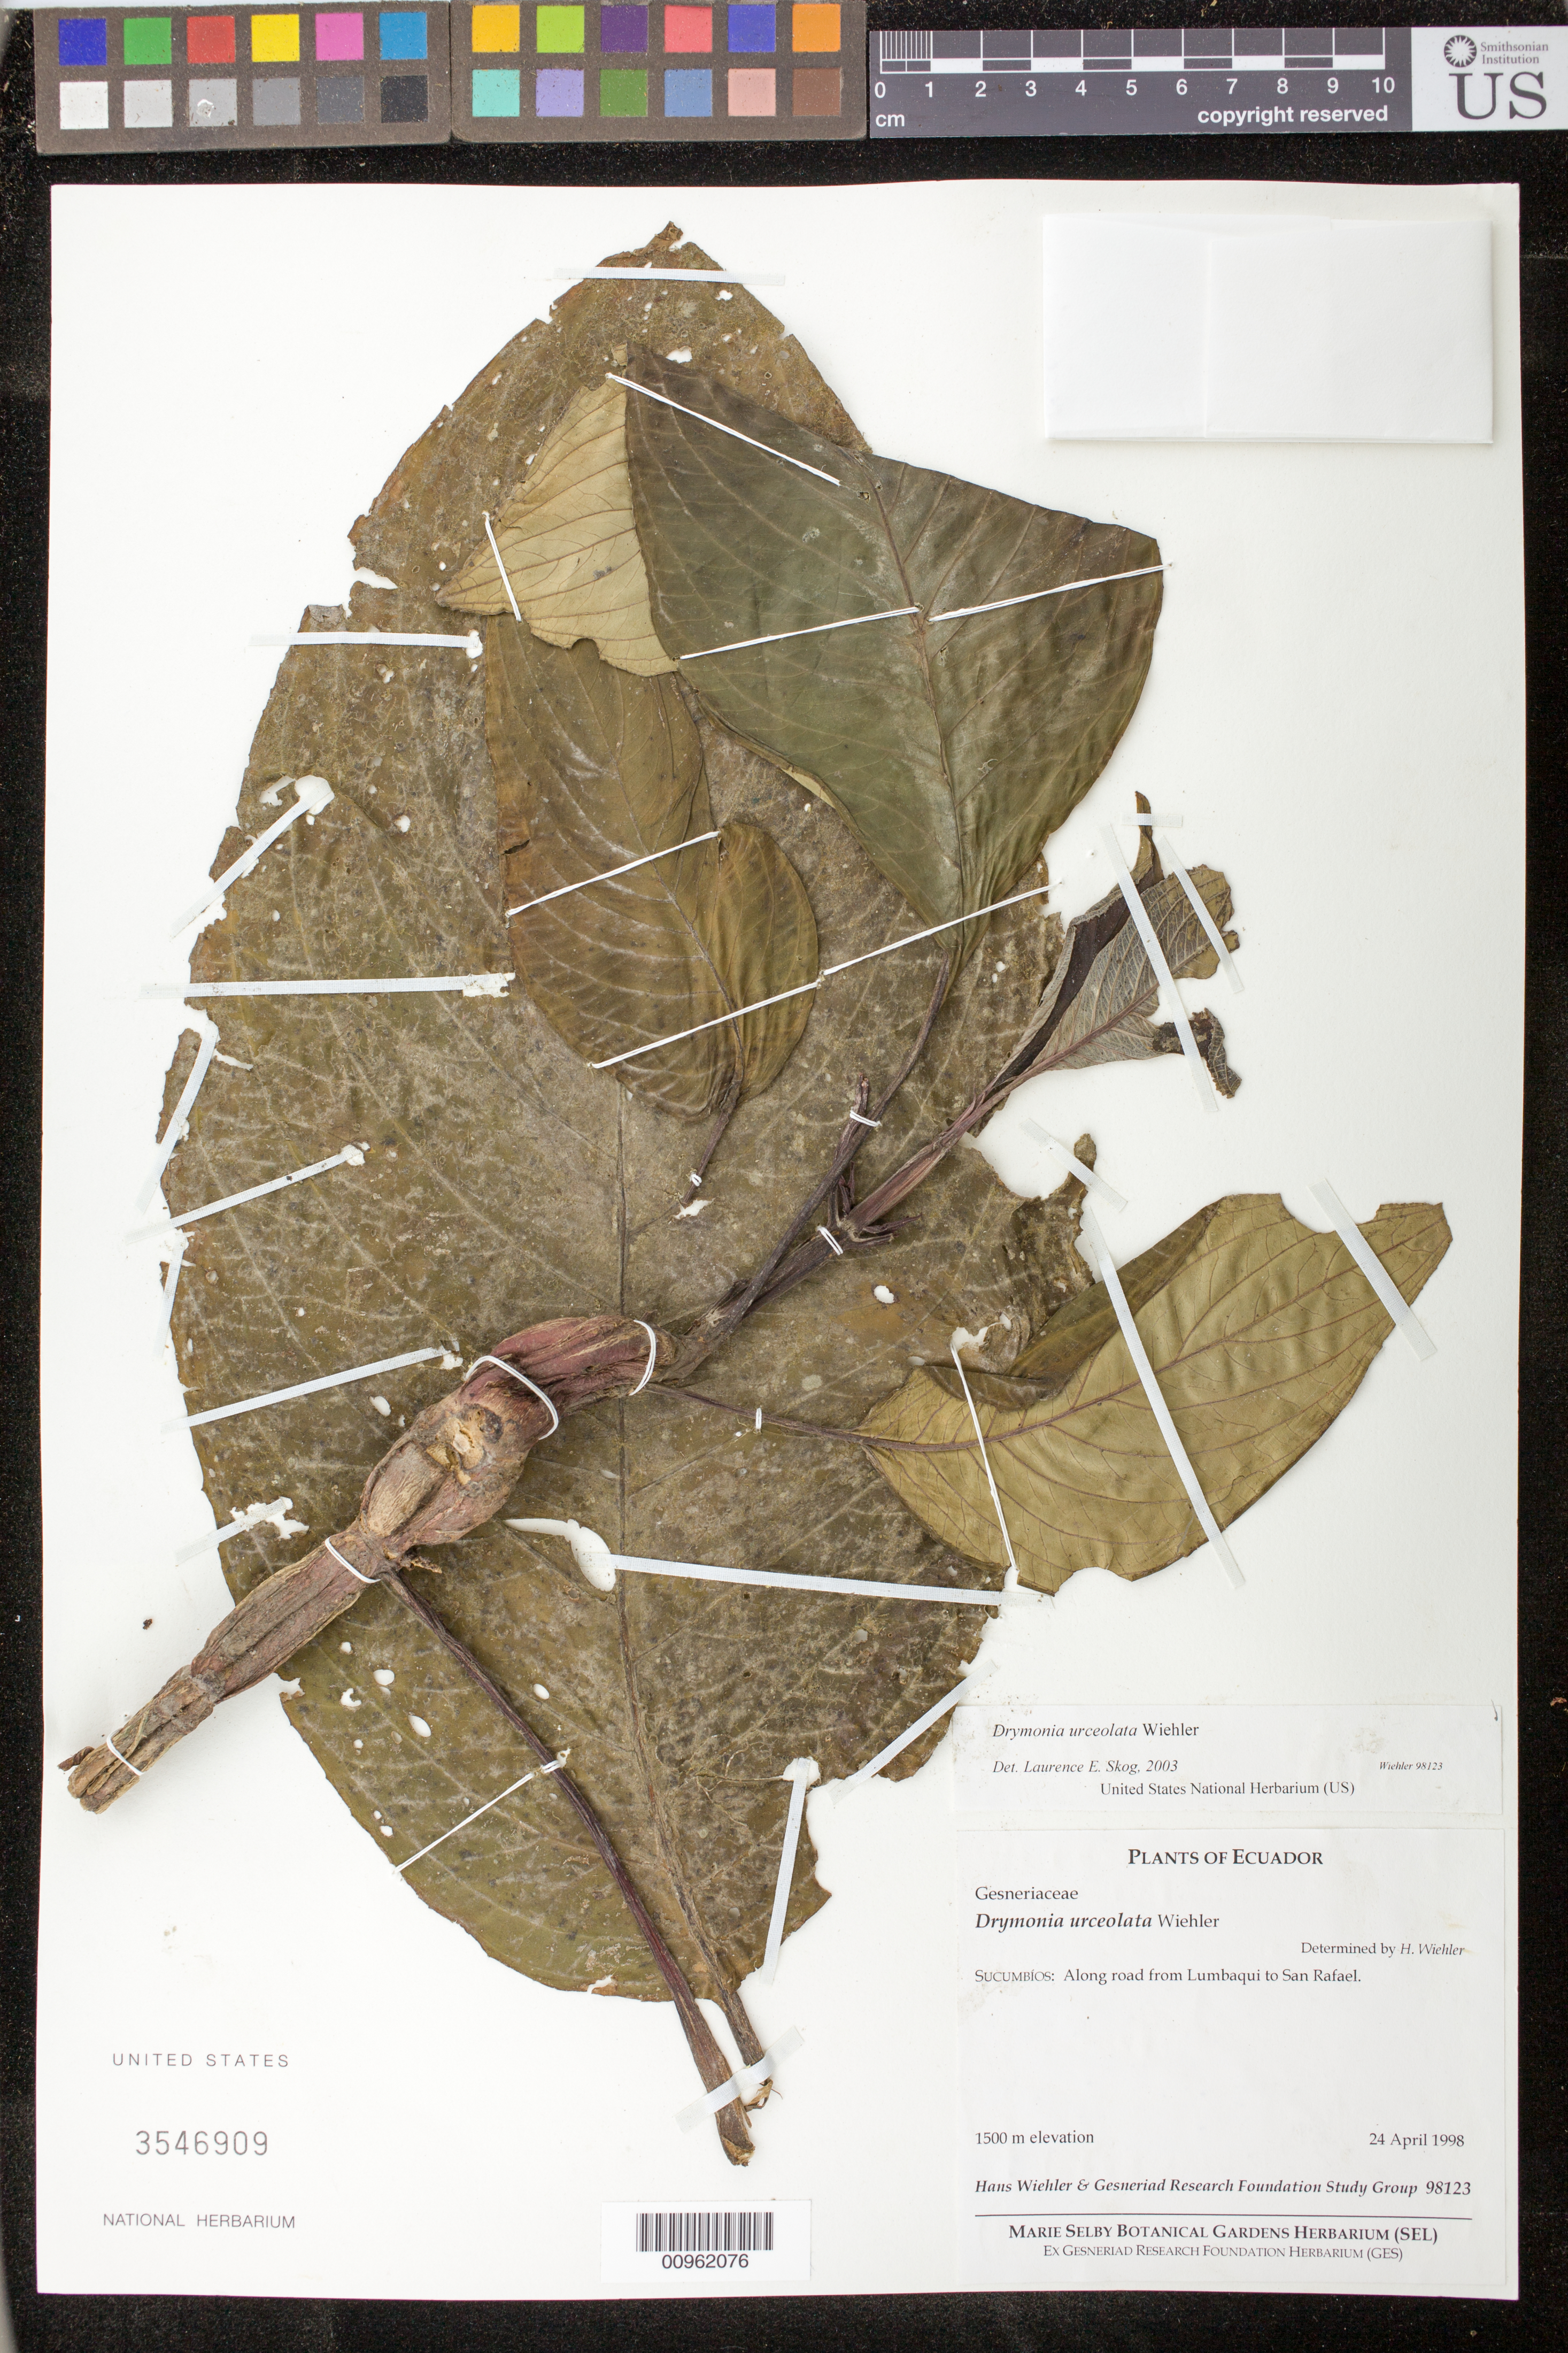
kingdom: Plantae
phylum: Tracheophyta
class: Magnoliopsida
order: Lamiales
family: Gesneriaceae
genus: Drymonia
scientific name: Drymonia urceolata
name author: Wiehler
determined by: Skog, Laurence E.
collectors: H. J. Wiehler & GRF Study Group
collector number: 98123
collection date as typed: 24 Apr 1998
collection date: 1998-04-24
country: Ecuador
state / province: Sucumbíos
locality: Sucumbíos: along road from Lumbaqui to San Rafael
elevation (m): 1500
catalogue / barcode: US 3546909